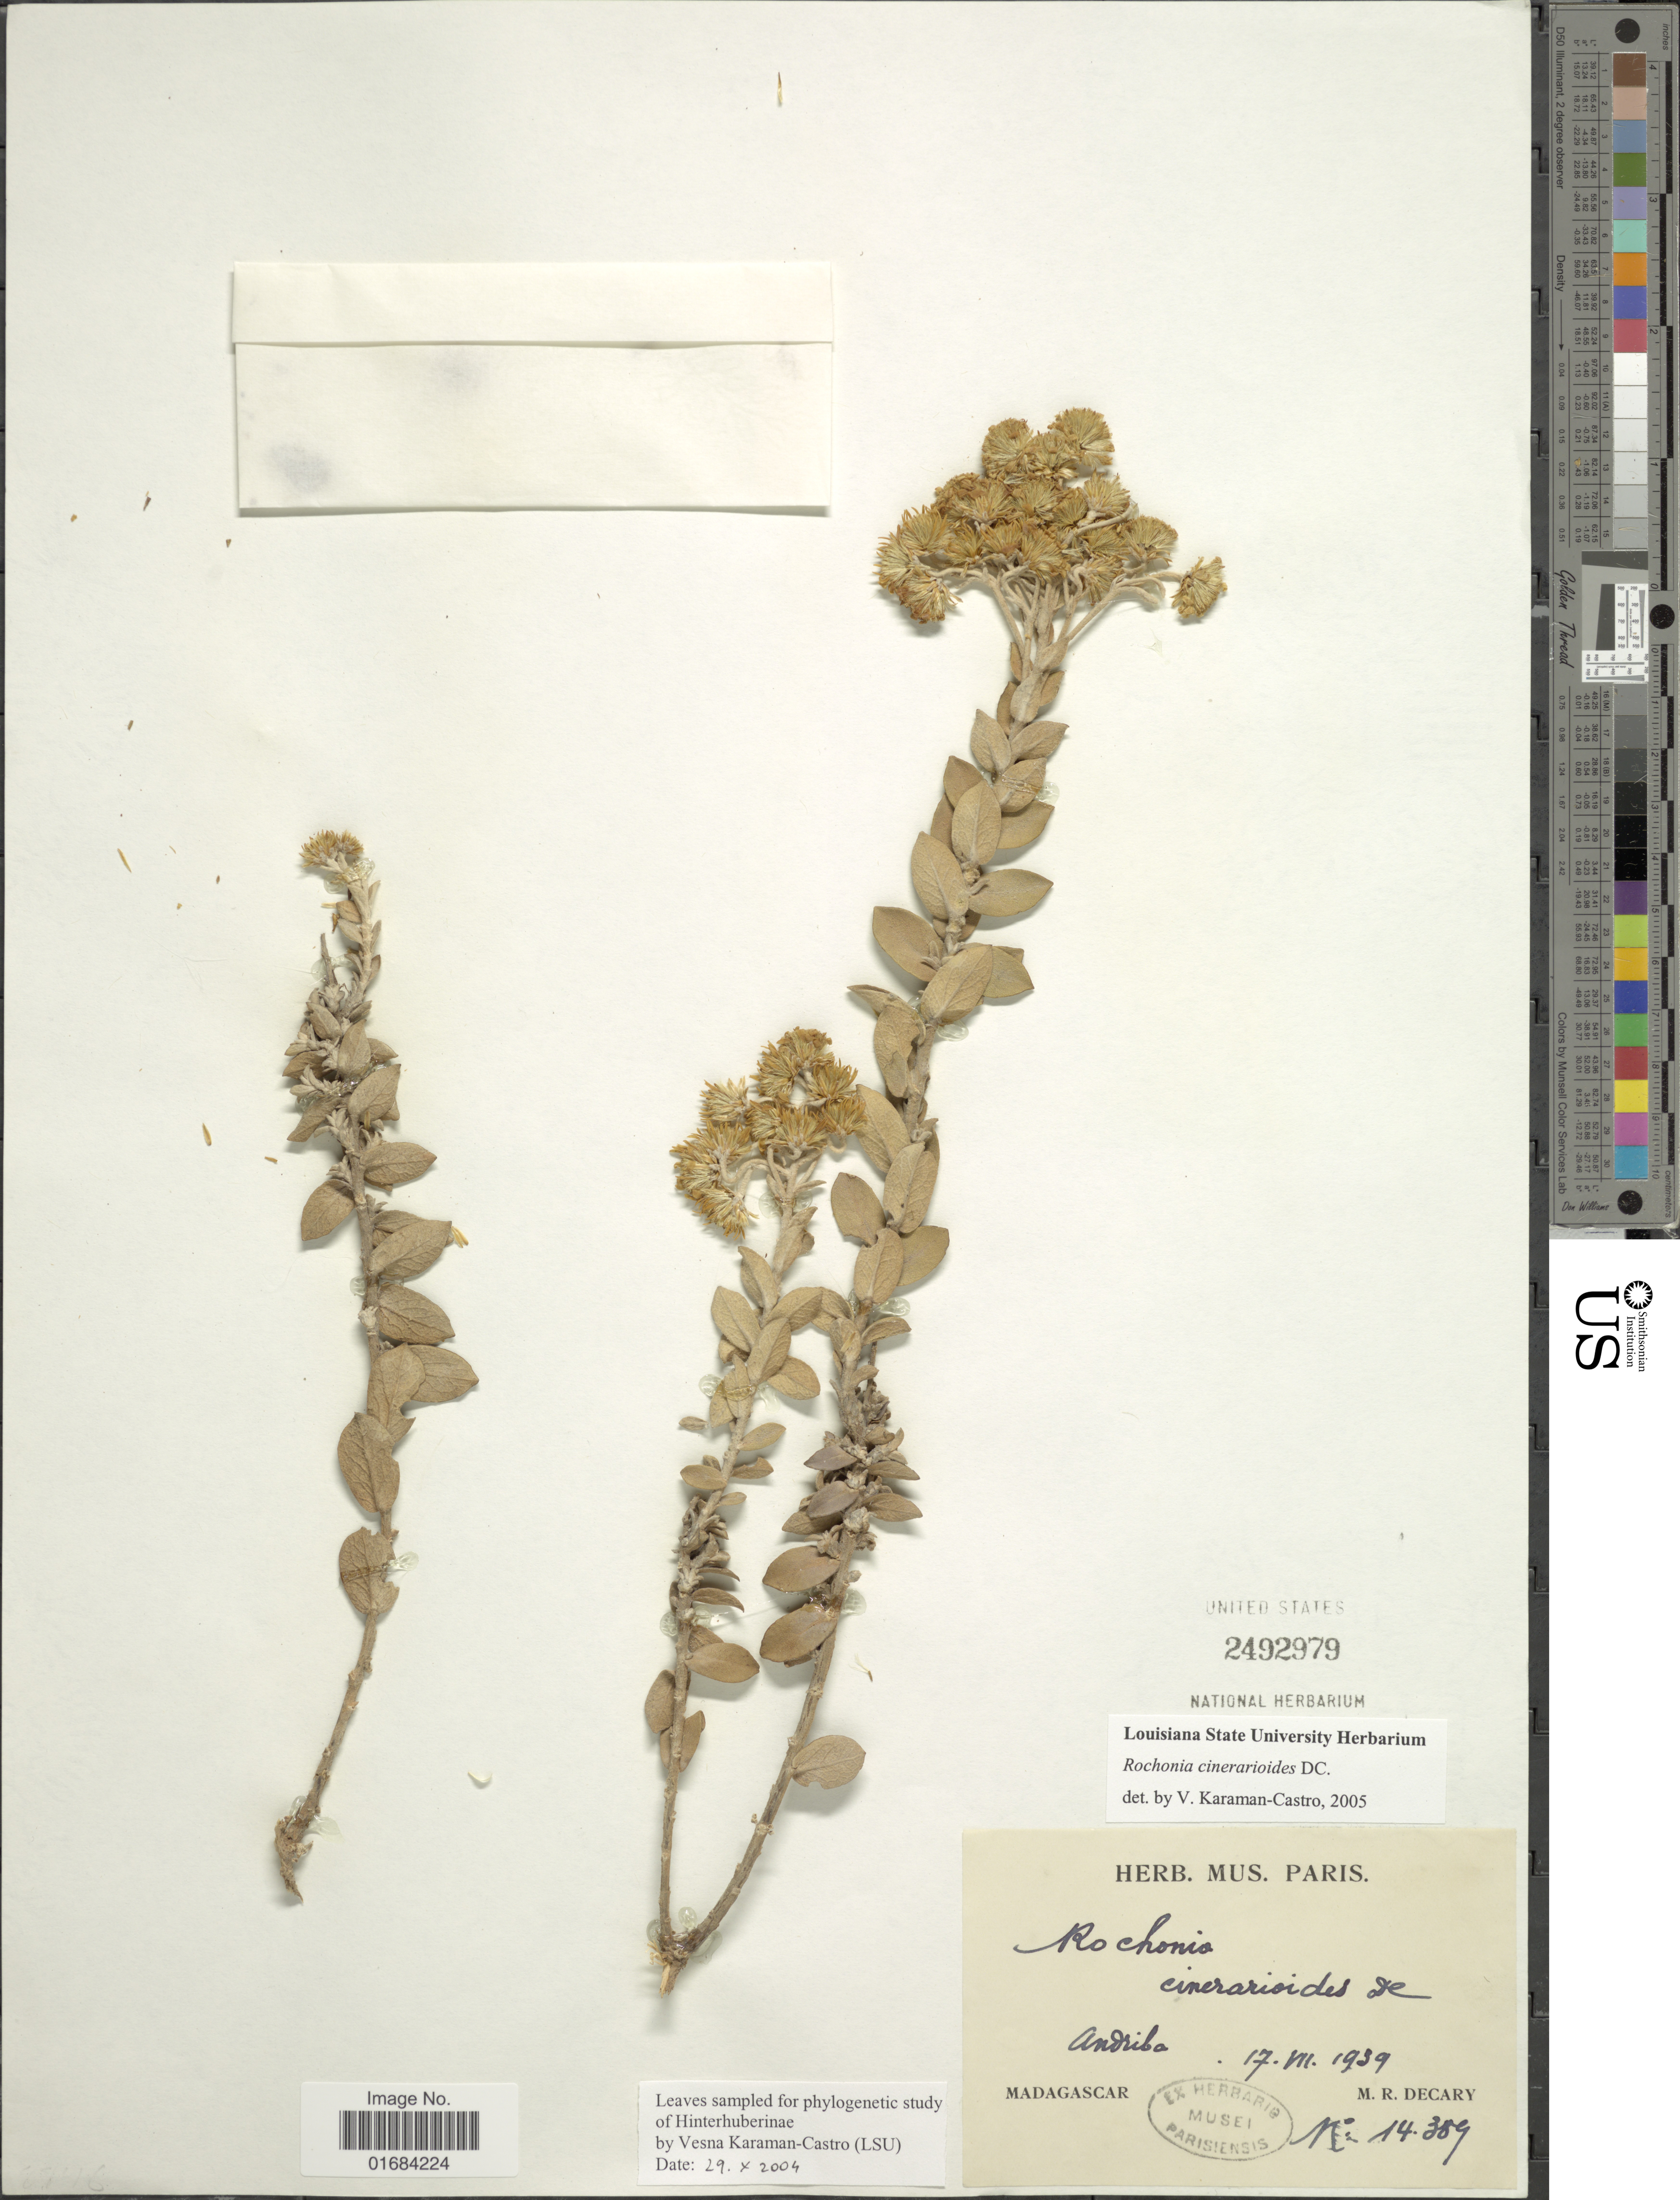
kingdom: Plantae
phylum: Tracheophyta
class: Magnoliopsida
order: Asterales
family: Asteraceae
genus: Rochonia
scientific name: Rochonia cinerarioides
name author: DC.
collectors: R. Decary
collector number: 14389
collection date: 1939-07-17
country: Madagascar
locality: Andriba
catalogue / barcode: US 2492979